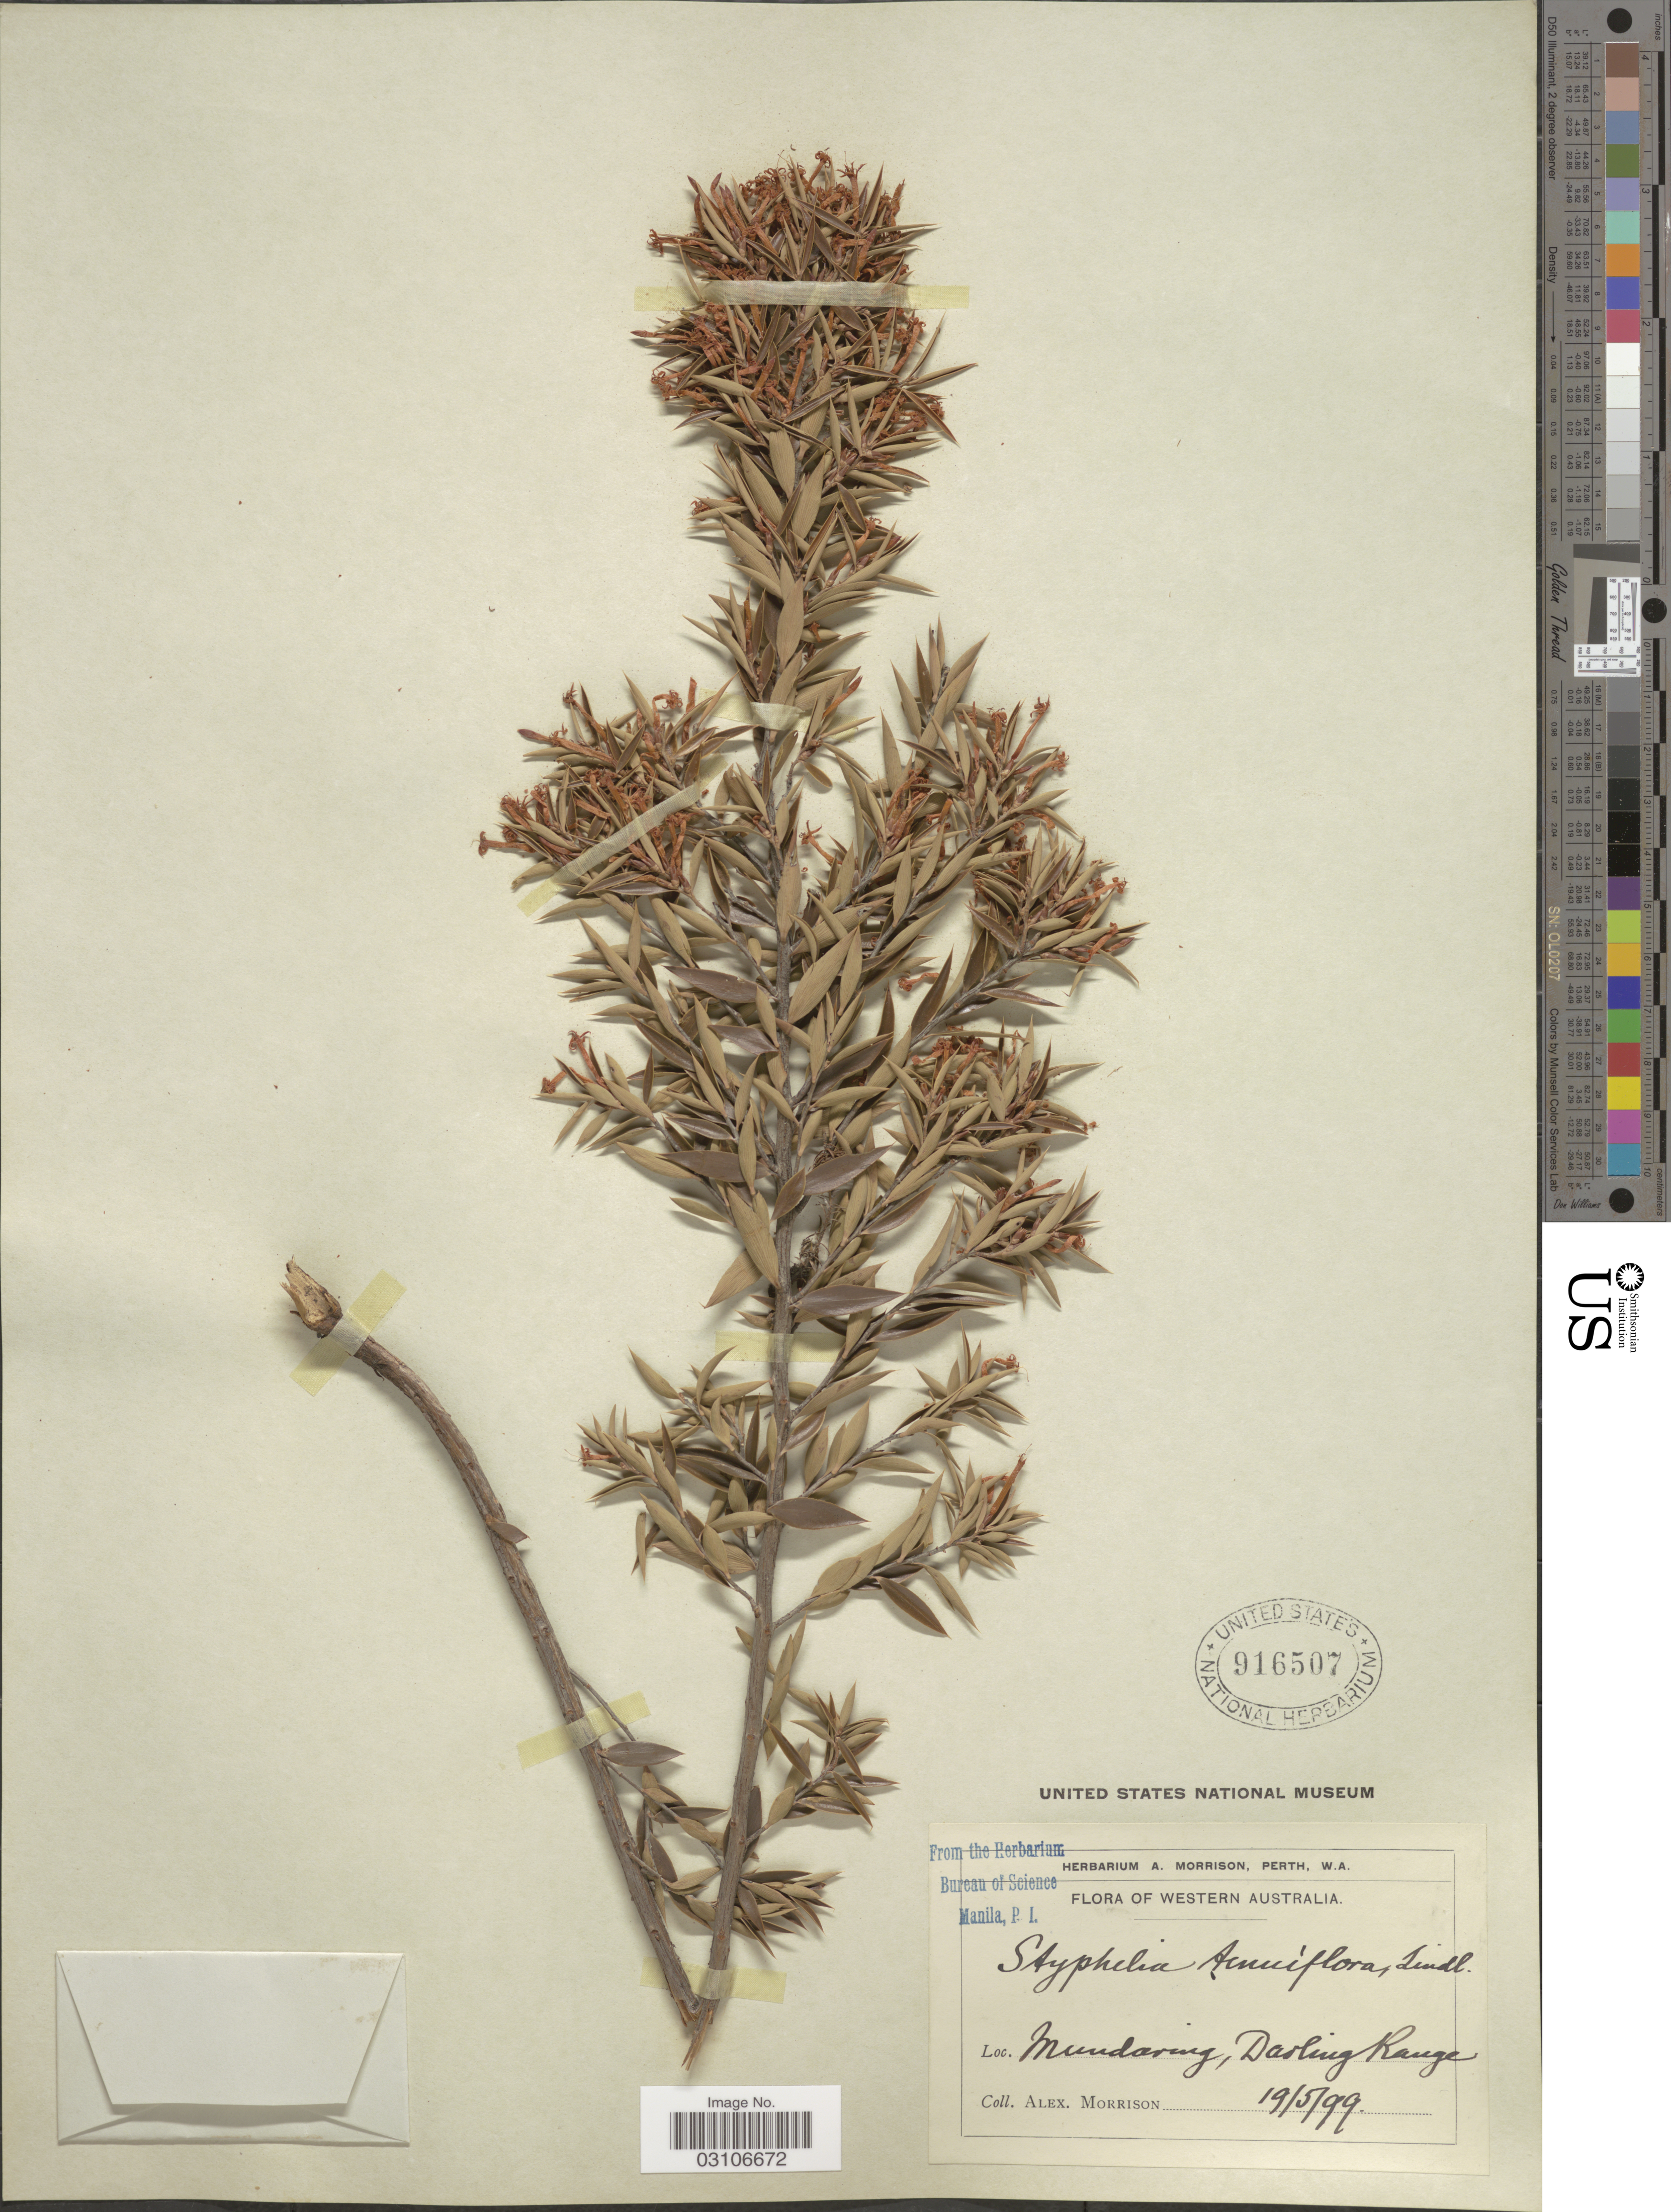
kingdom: Plantae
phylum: Tracheophyta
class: Magnoliopsida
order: Ericales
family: Ericaceae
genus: Styphelia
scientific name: Styphelia tenuiflora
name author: Benth.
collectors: A. Morrison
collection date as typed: Transcribed d/m/y: 19/5/99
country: Australia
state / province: Western Australia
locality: Mundaring, Darling Range.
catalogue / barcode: US 916507